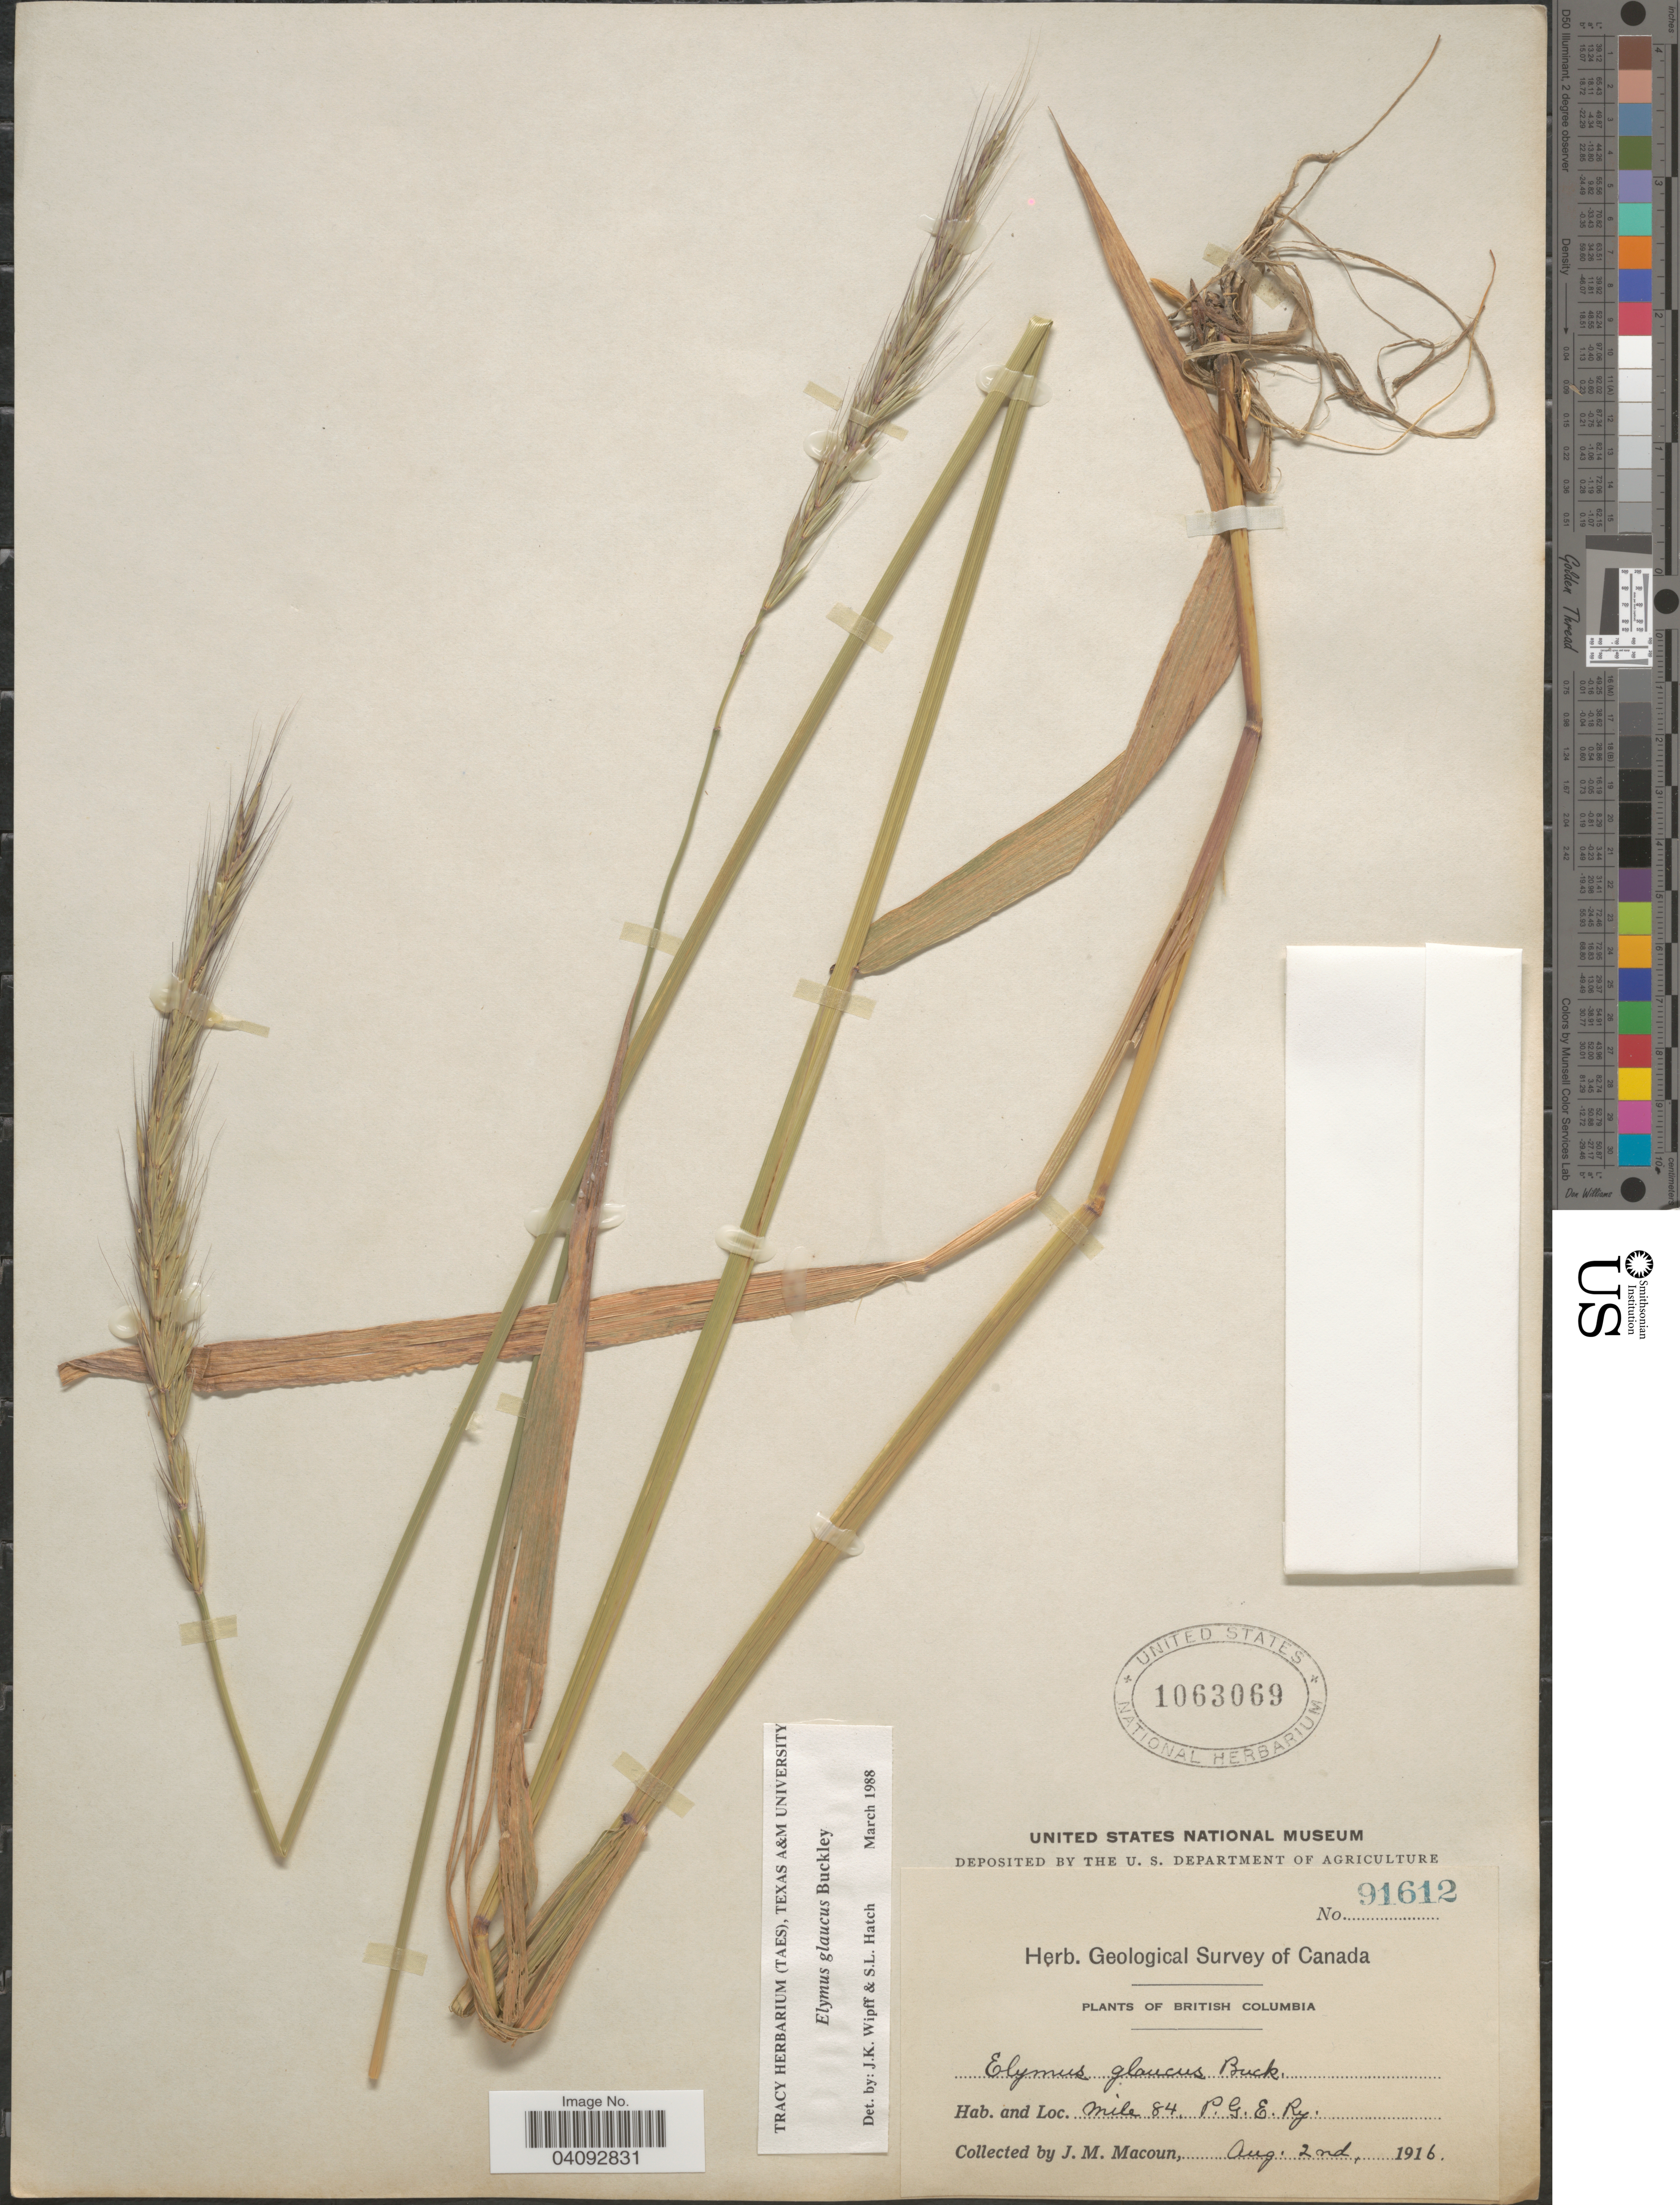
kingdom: Plantae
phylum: Tracheophyta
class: Liliopsida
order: Poales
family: Poaceae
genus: Elymus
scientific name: Elymus glaucus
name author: Buckley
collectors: J. M. Macoun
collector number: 91612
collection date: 1916-08-02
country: Canada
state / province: British Columbia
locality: Geological Survey of Canada. Mile 84. P. G. E. Ry.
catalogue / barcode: US 1063069